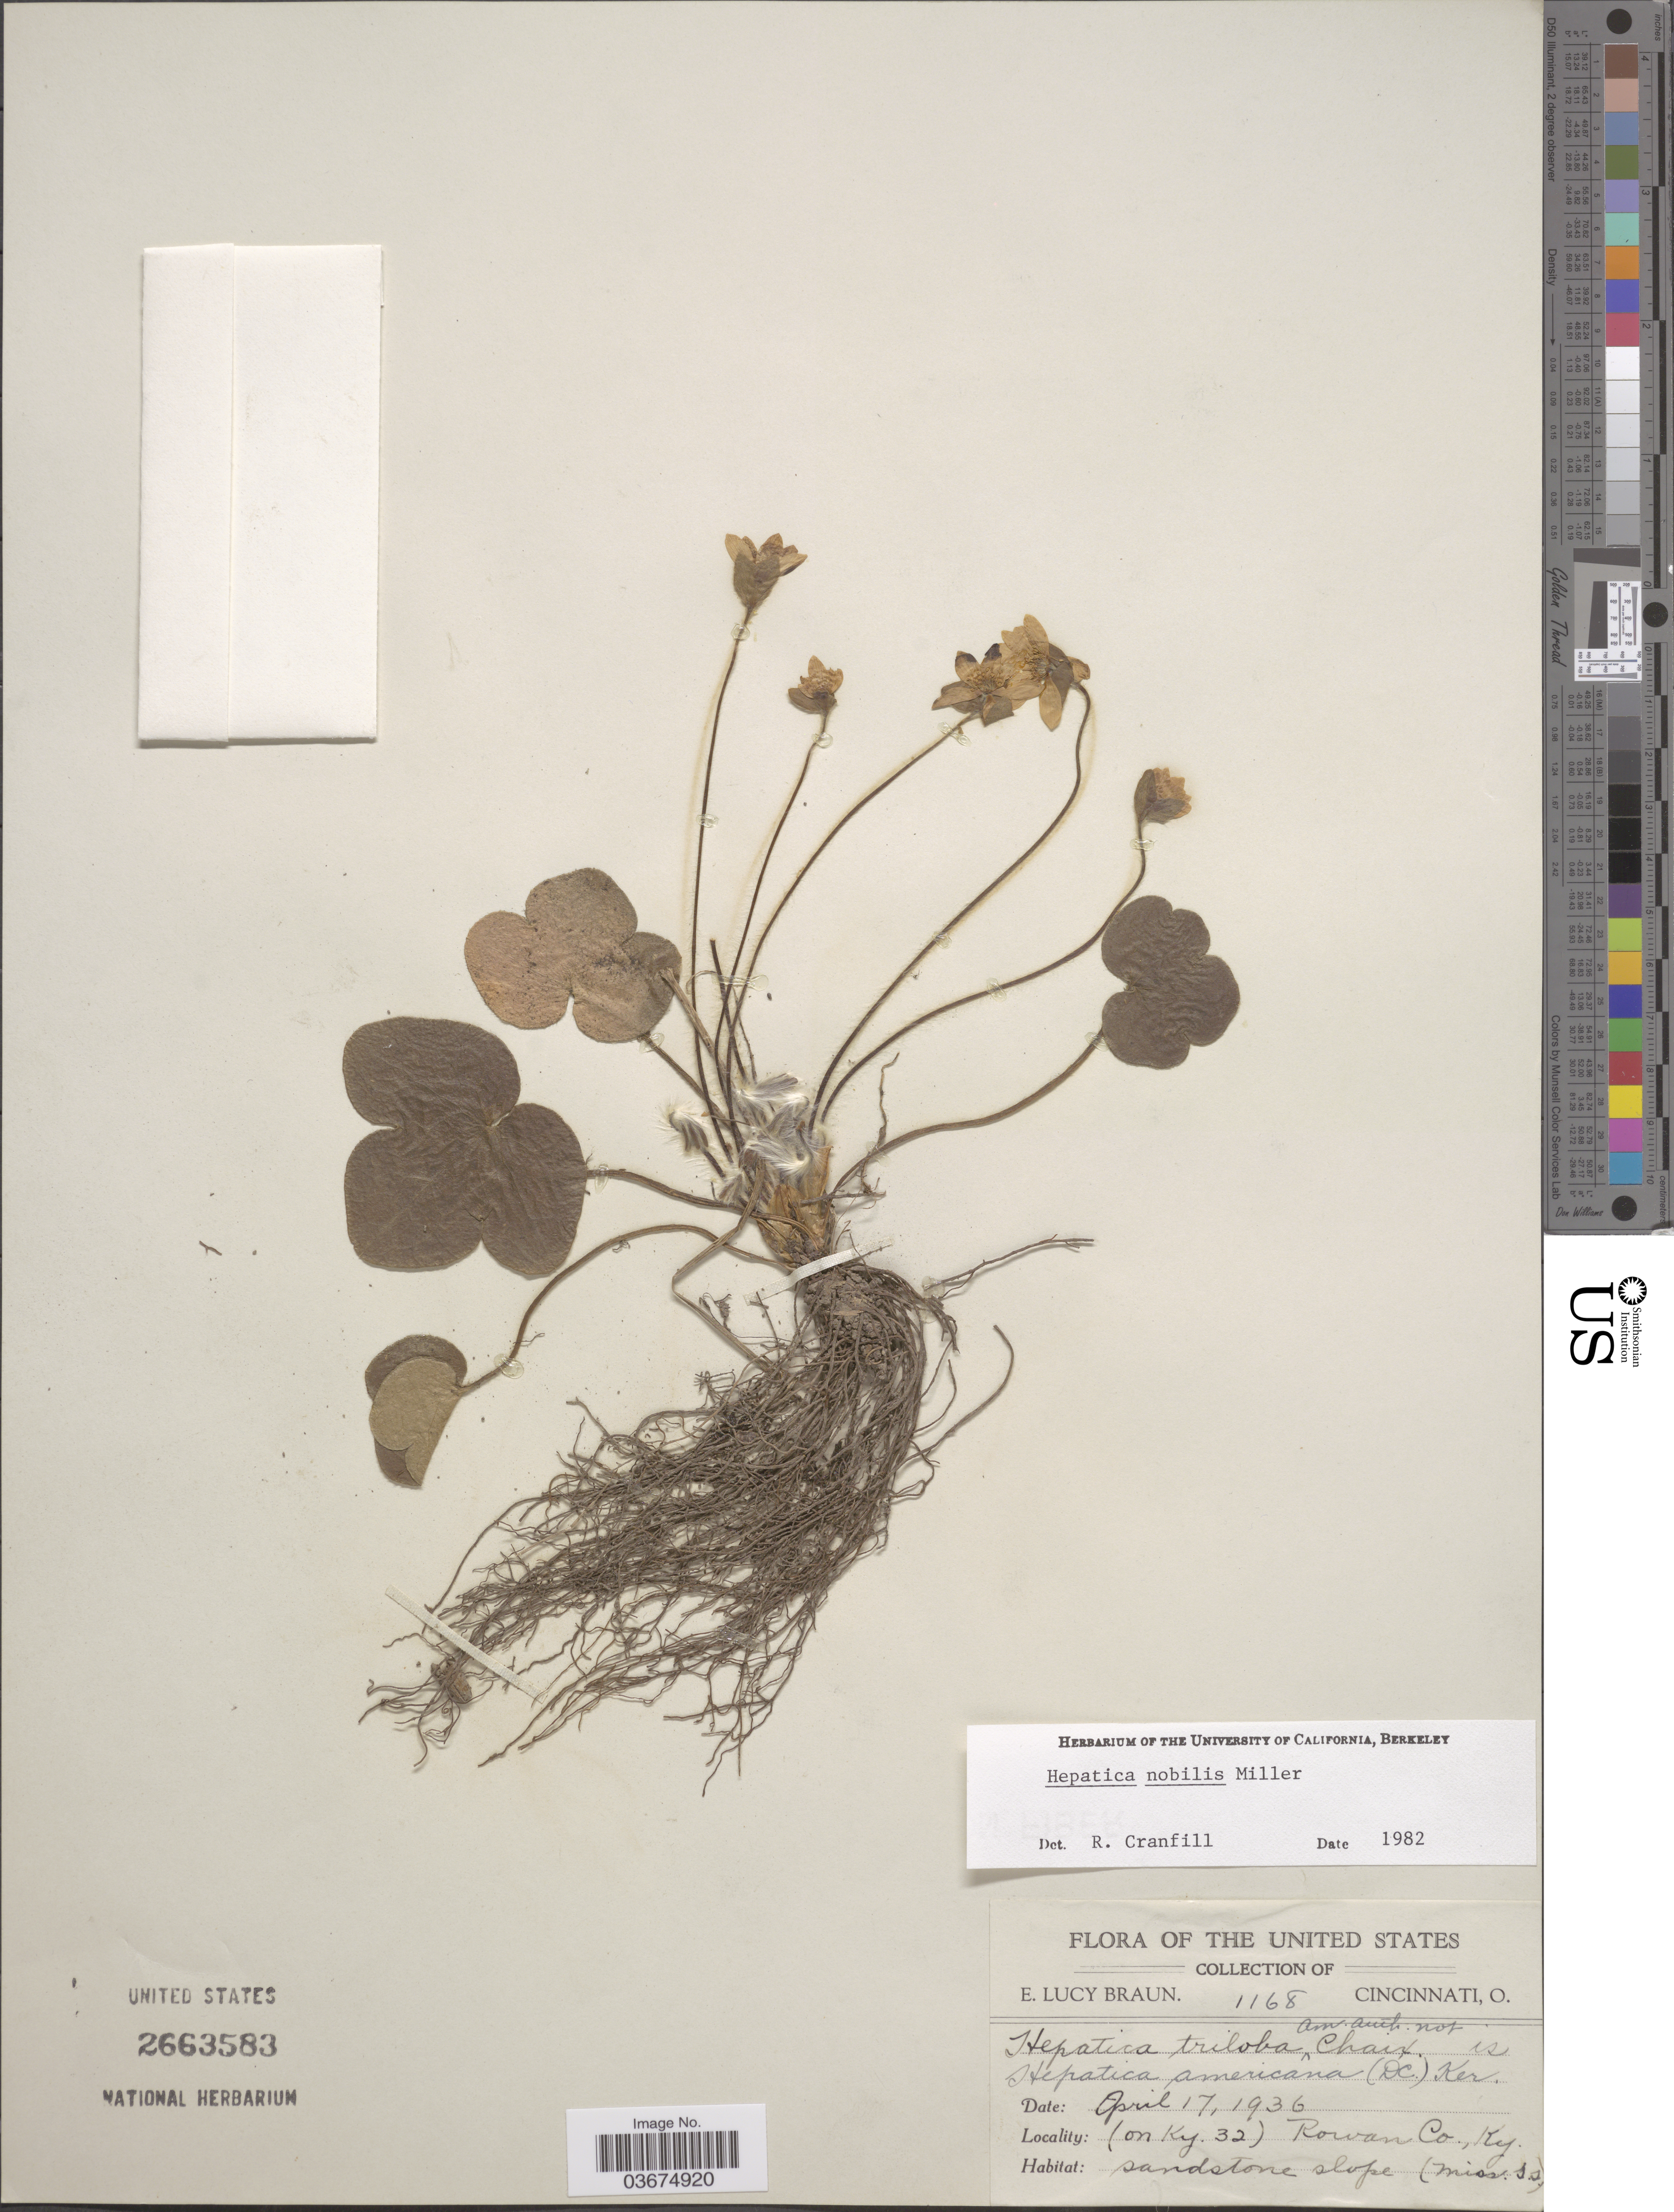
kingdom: Plantae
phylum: Tracheophyta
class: Magnoliopsida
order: Ranunculales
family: Ranunculaceae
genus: Hepatica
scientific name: Hepatica acutiloba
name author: DC.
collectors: E. L. Braun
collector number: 1168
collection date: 1936-04-17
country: United States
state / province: Kentucky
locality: (on Ky. 32) Rowan Co.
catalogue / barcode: US 2663583